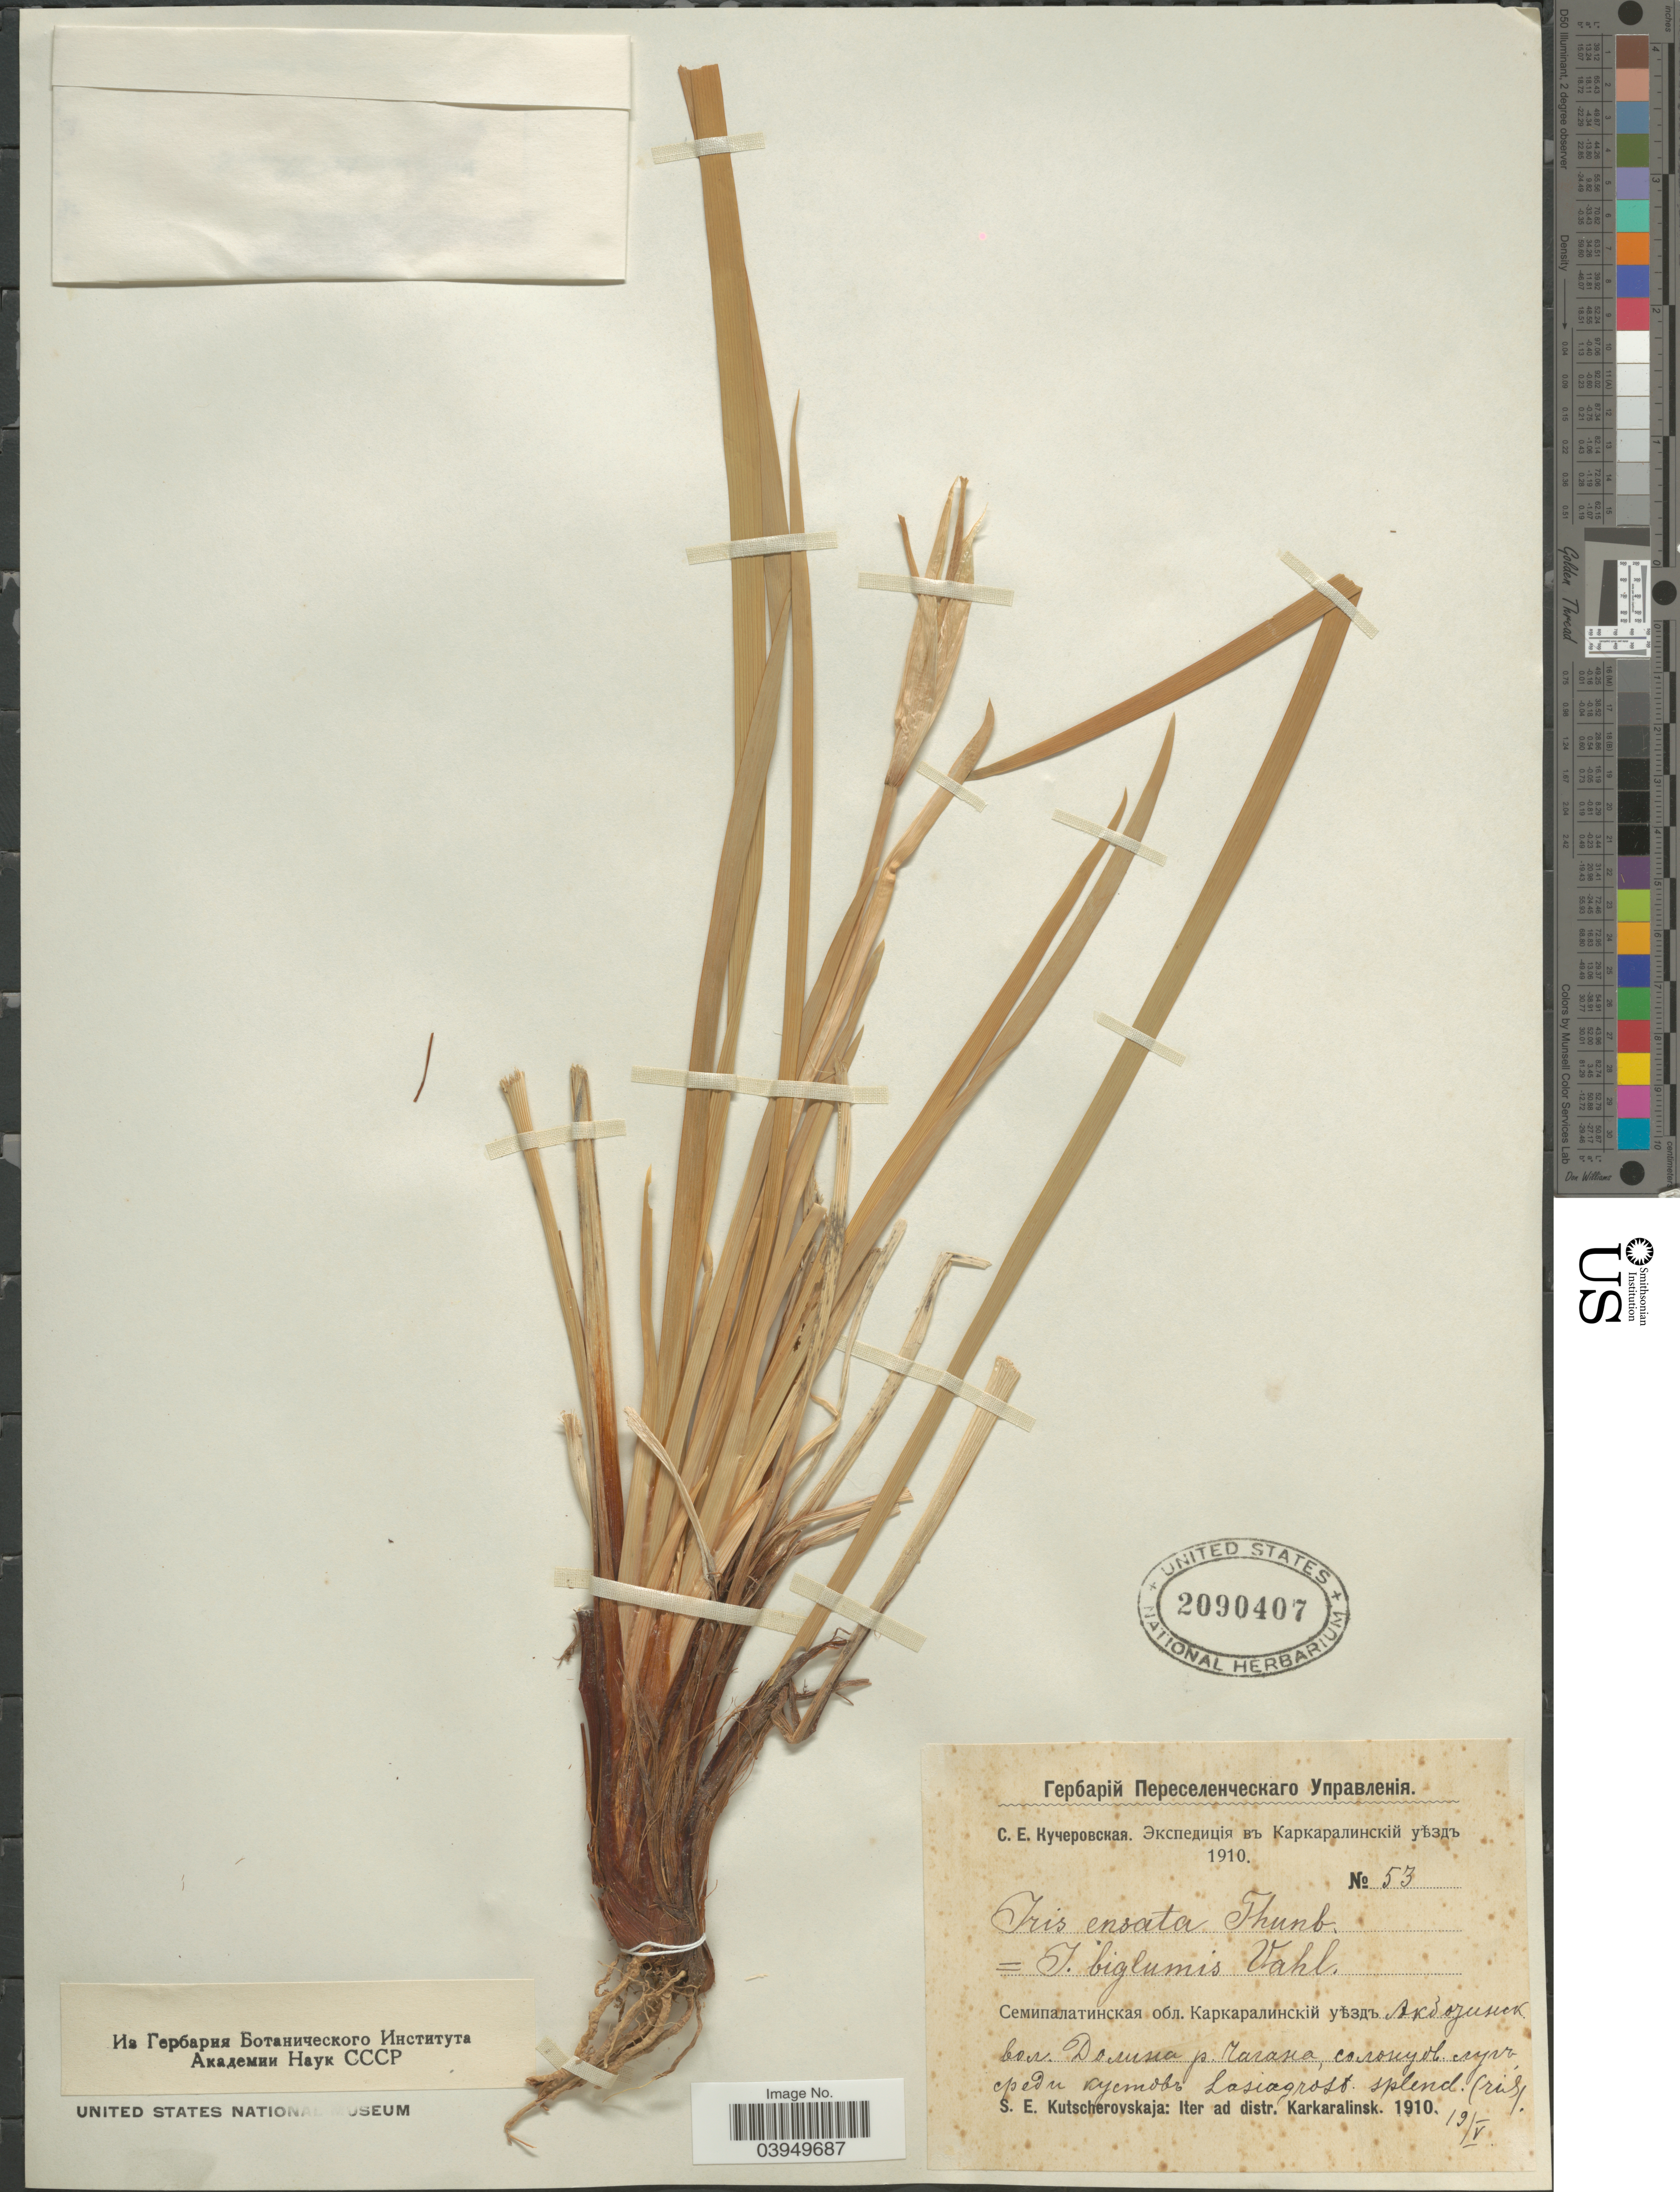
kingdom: Plantae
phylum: Tracheophyta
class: Liliopsida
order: Asparagales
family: Iridaceae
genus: Iris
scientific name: Iris ensata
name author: Thunb.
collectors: S. Kutscherovskaja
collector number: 53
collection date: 1910-05-19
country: Kazakhstan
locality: Valley of river Chagan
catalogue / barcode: US 2090407